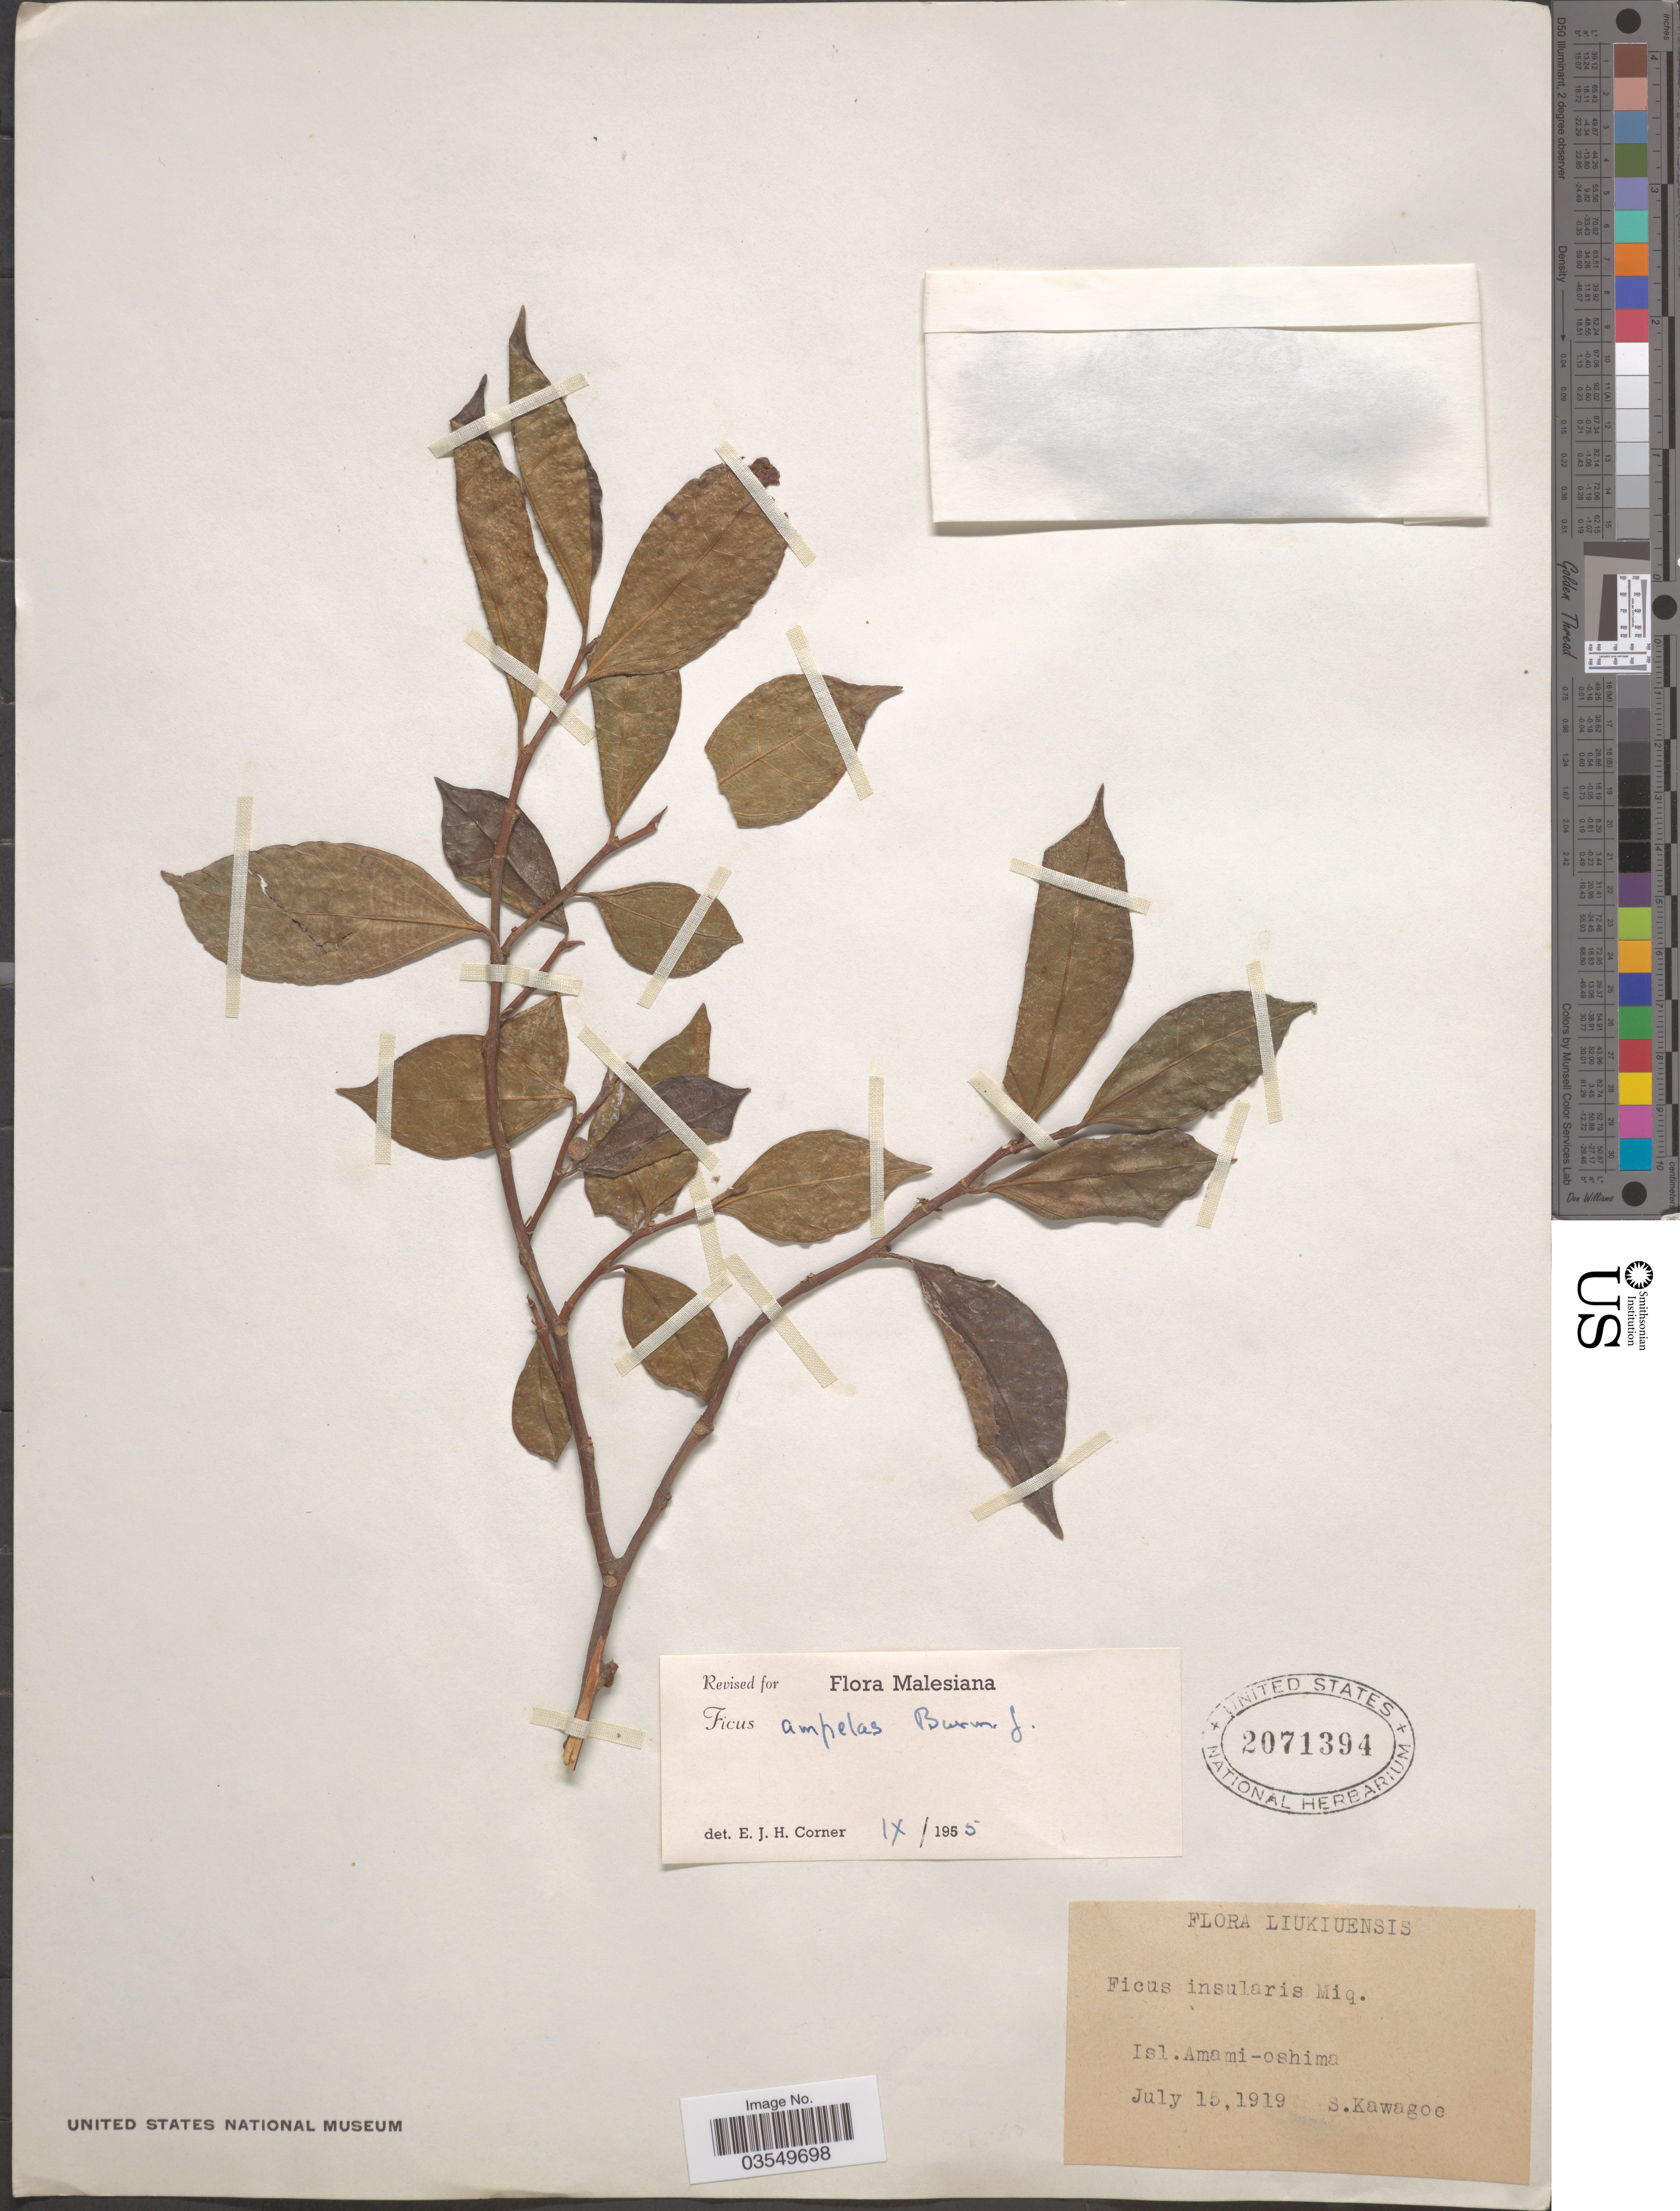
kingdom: Plantae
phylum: Tracheophyta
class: Magnoliopsida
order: Rosales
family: Moraceae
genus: Ficus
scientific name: Ficus ampelos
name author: Burm. f.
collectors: S. Kawagoe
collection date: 1919-07-15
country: Japan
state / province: Okinawa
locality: Liukiuensis. Isl. Amami-oshima.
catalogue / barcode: US 2071394